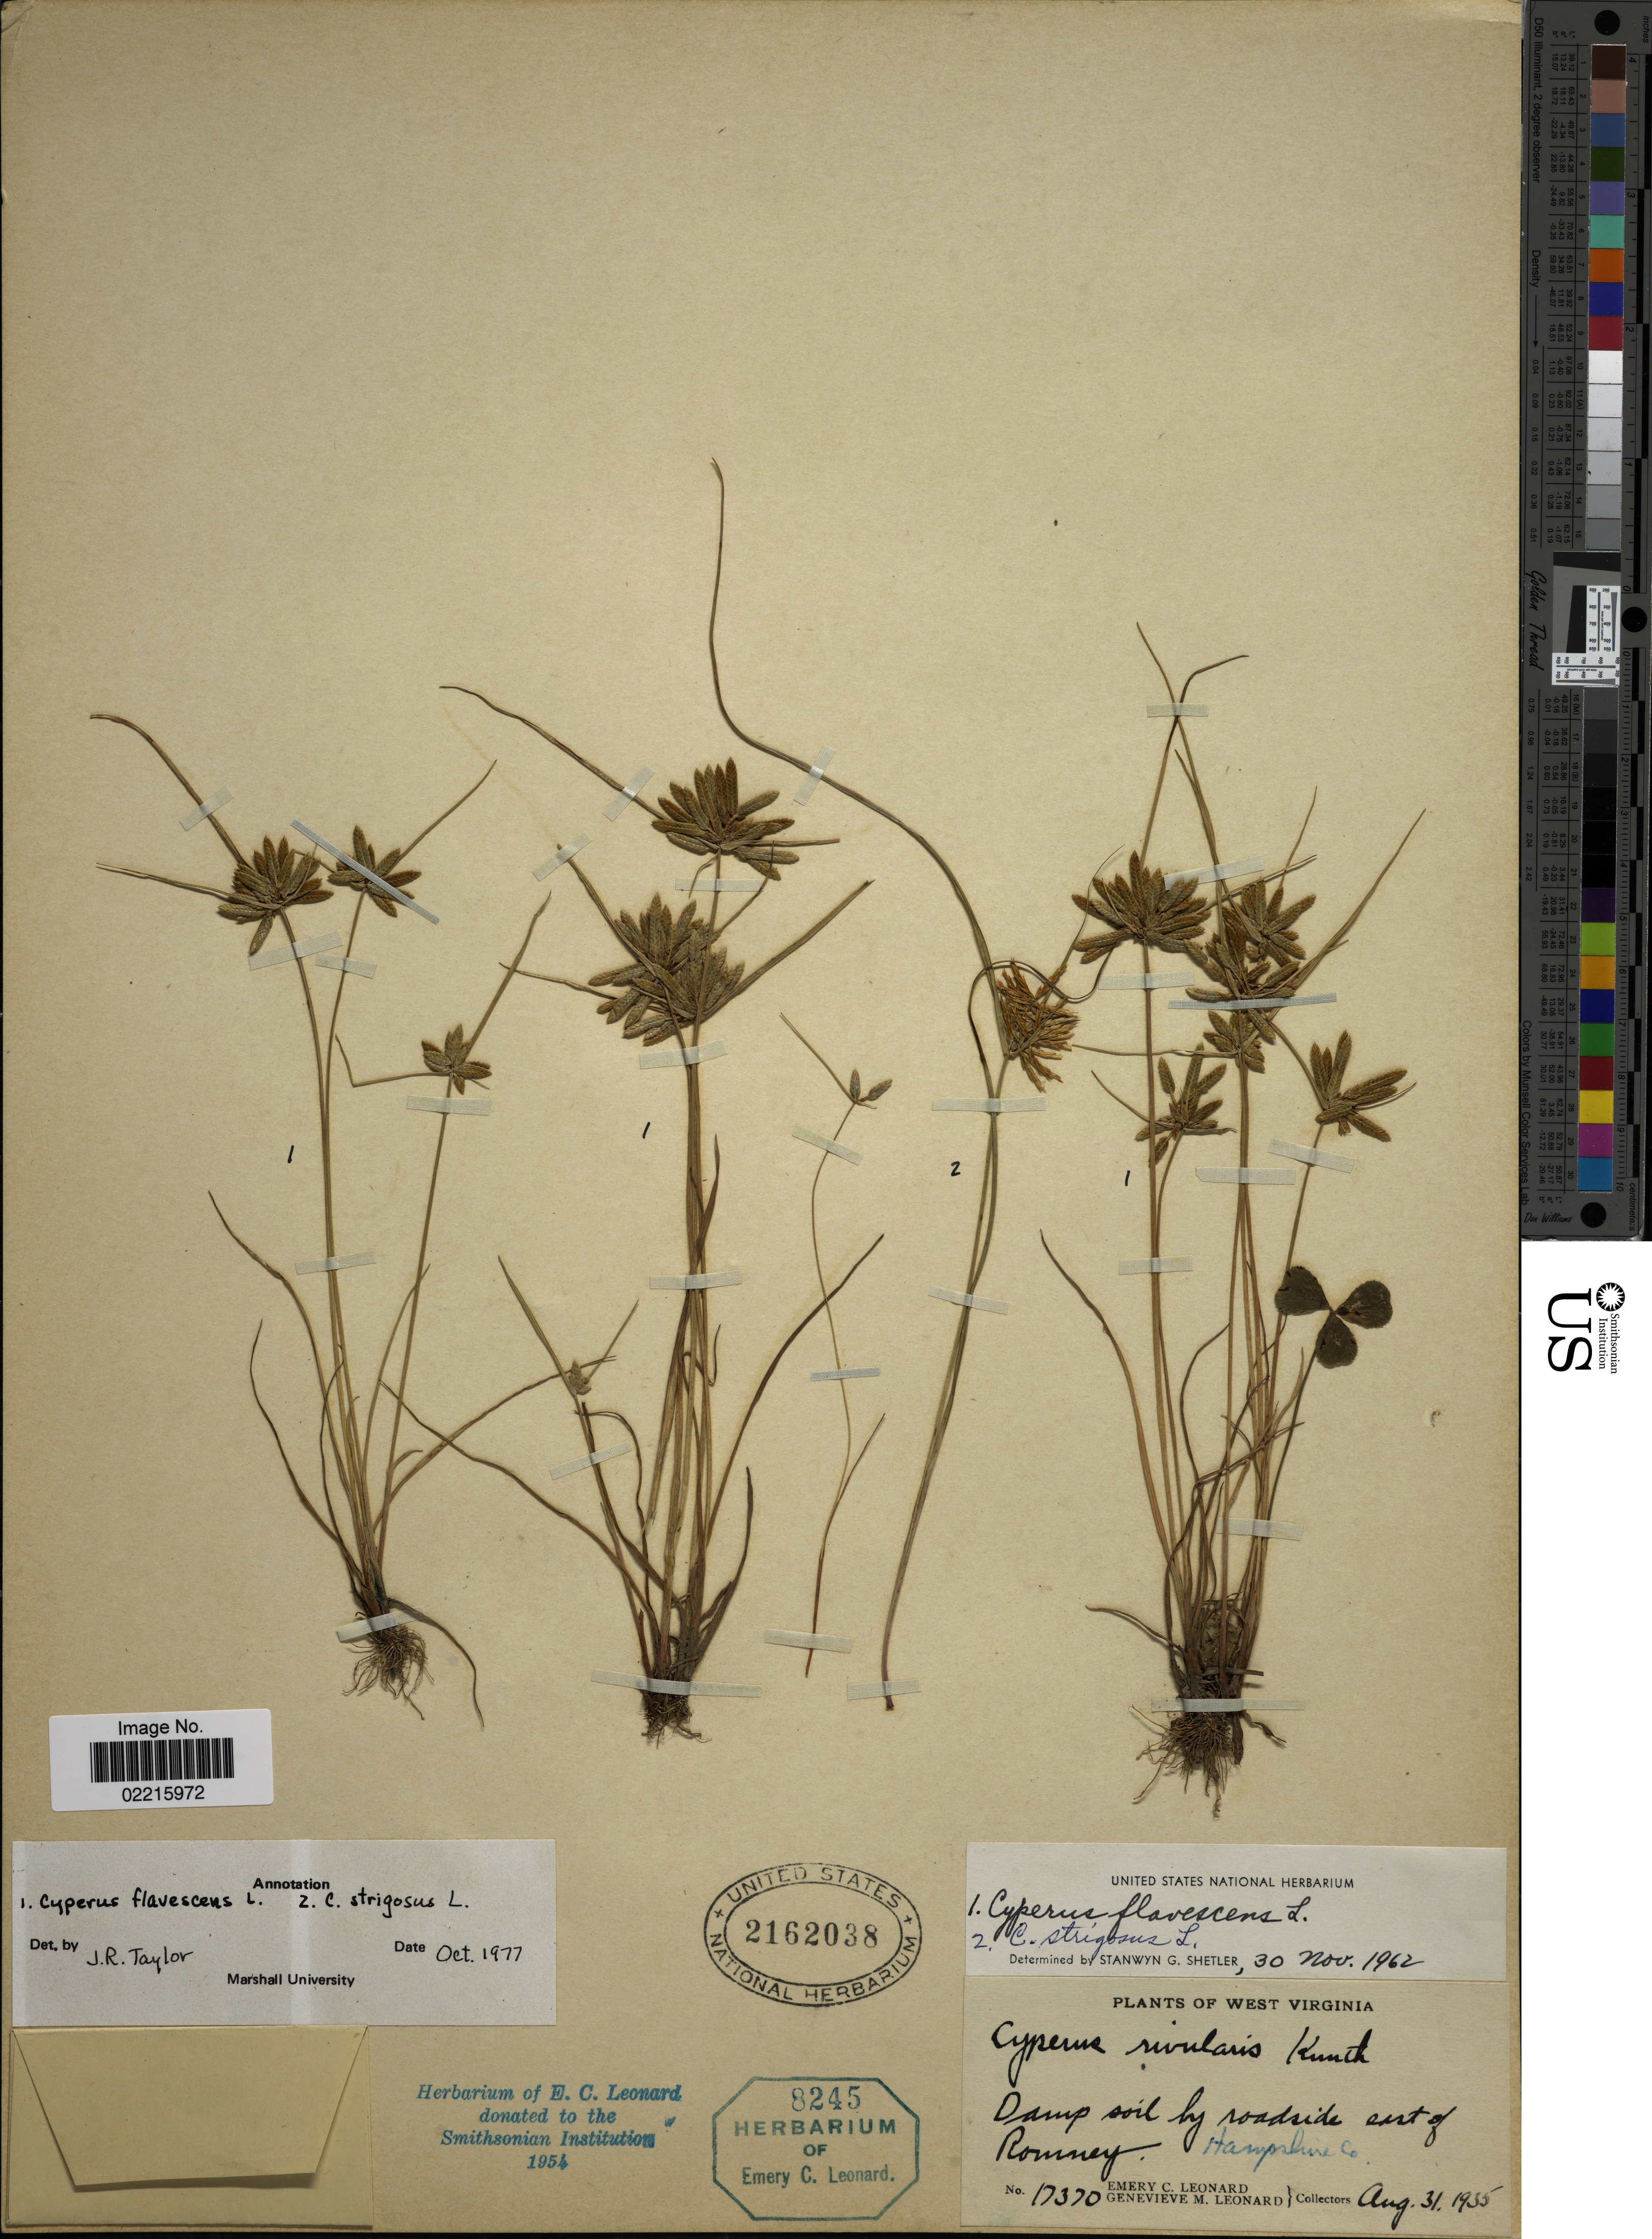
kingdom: Plantae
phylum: Tracheophyta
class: Liliopsida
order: Poales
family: Cyperaceae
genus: Cyperus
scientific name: Cyperus flavescens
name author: L.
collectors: E. C. Leonard & G. M. Leonard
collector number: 17370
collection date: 1935-08-31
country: United States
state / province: West Virginia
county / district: Hampshire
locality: Damp soil by roadside east of Romney. Hampshire Co.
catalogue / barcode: US 2162038